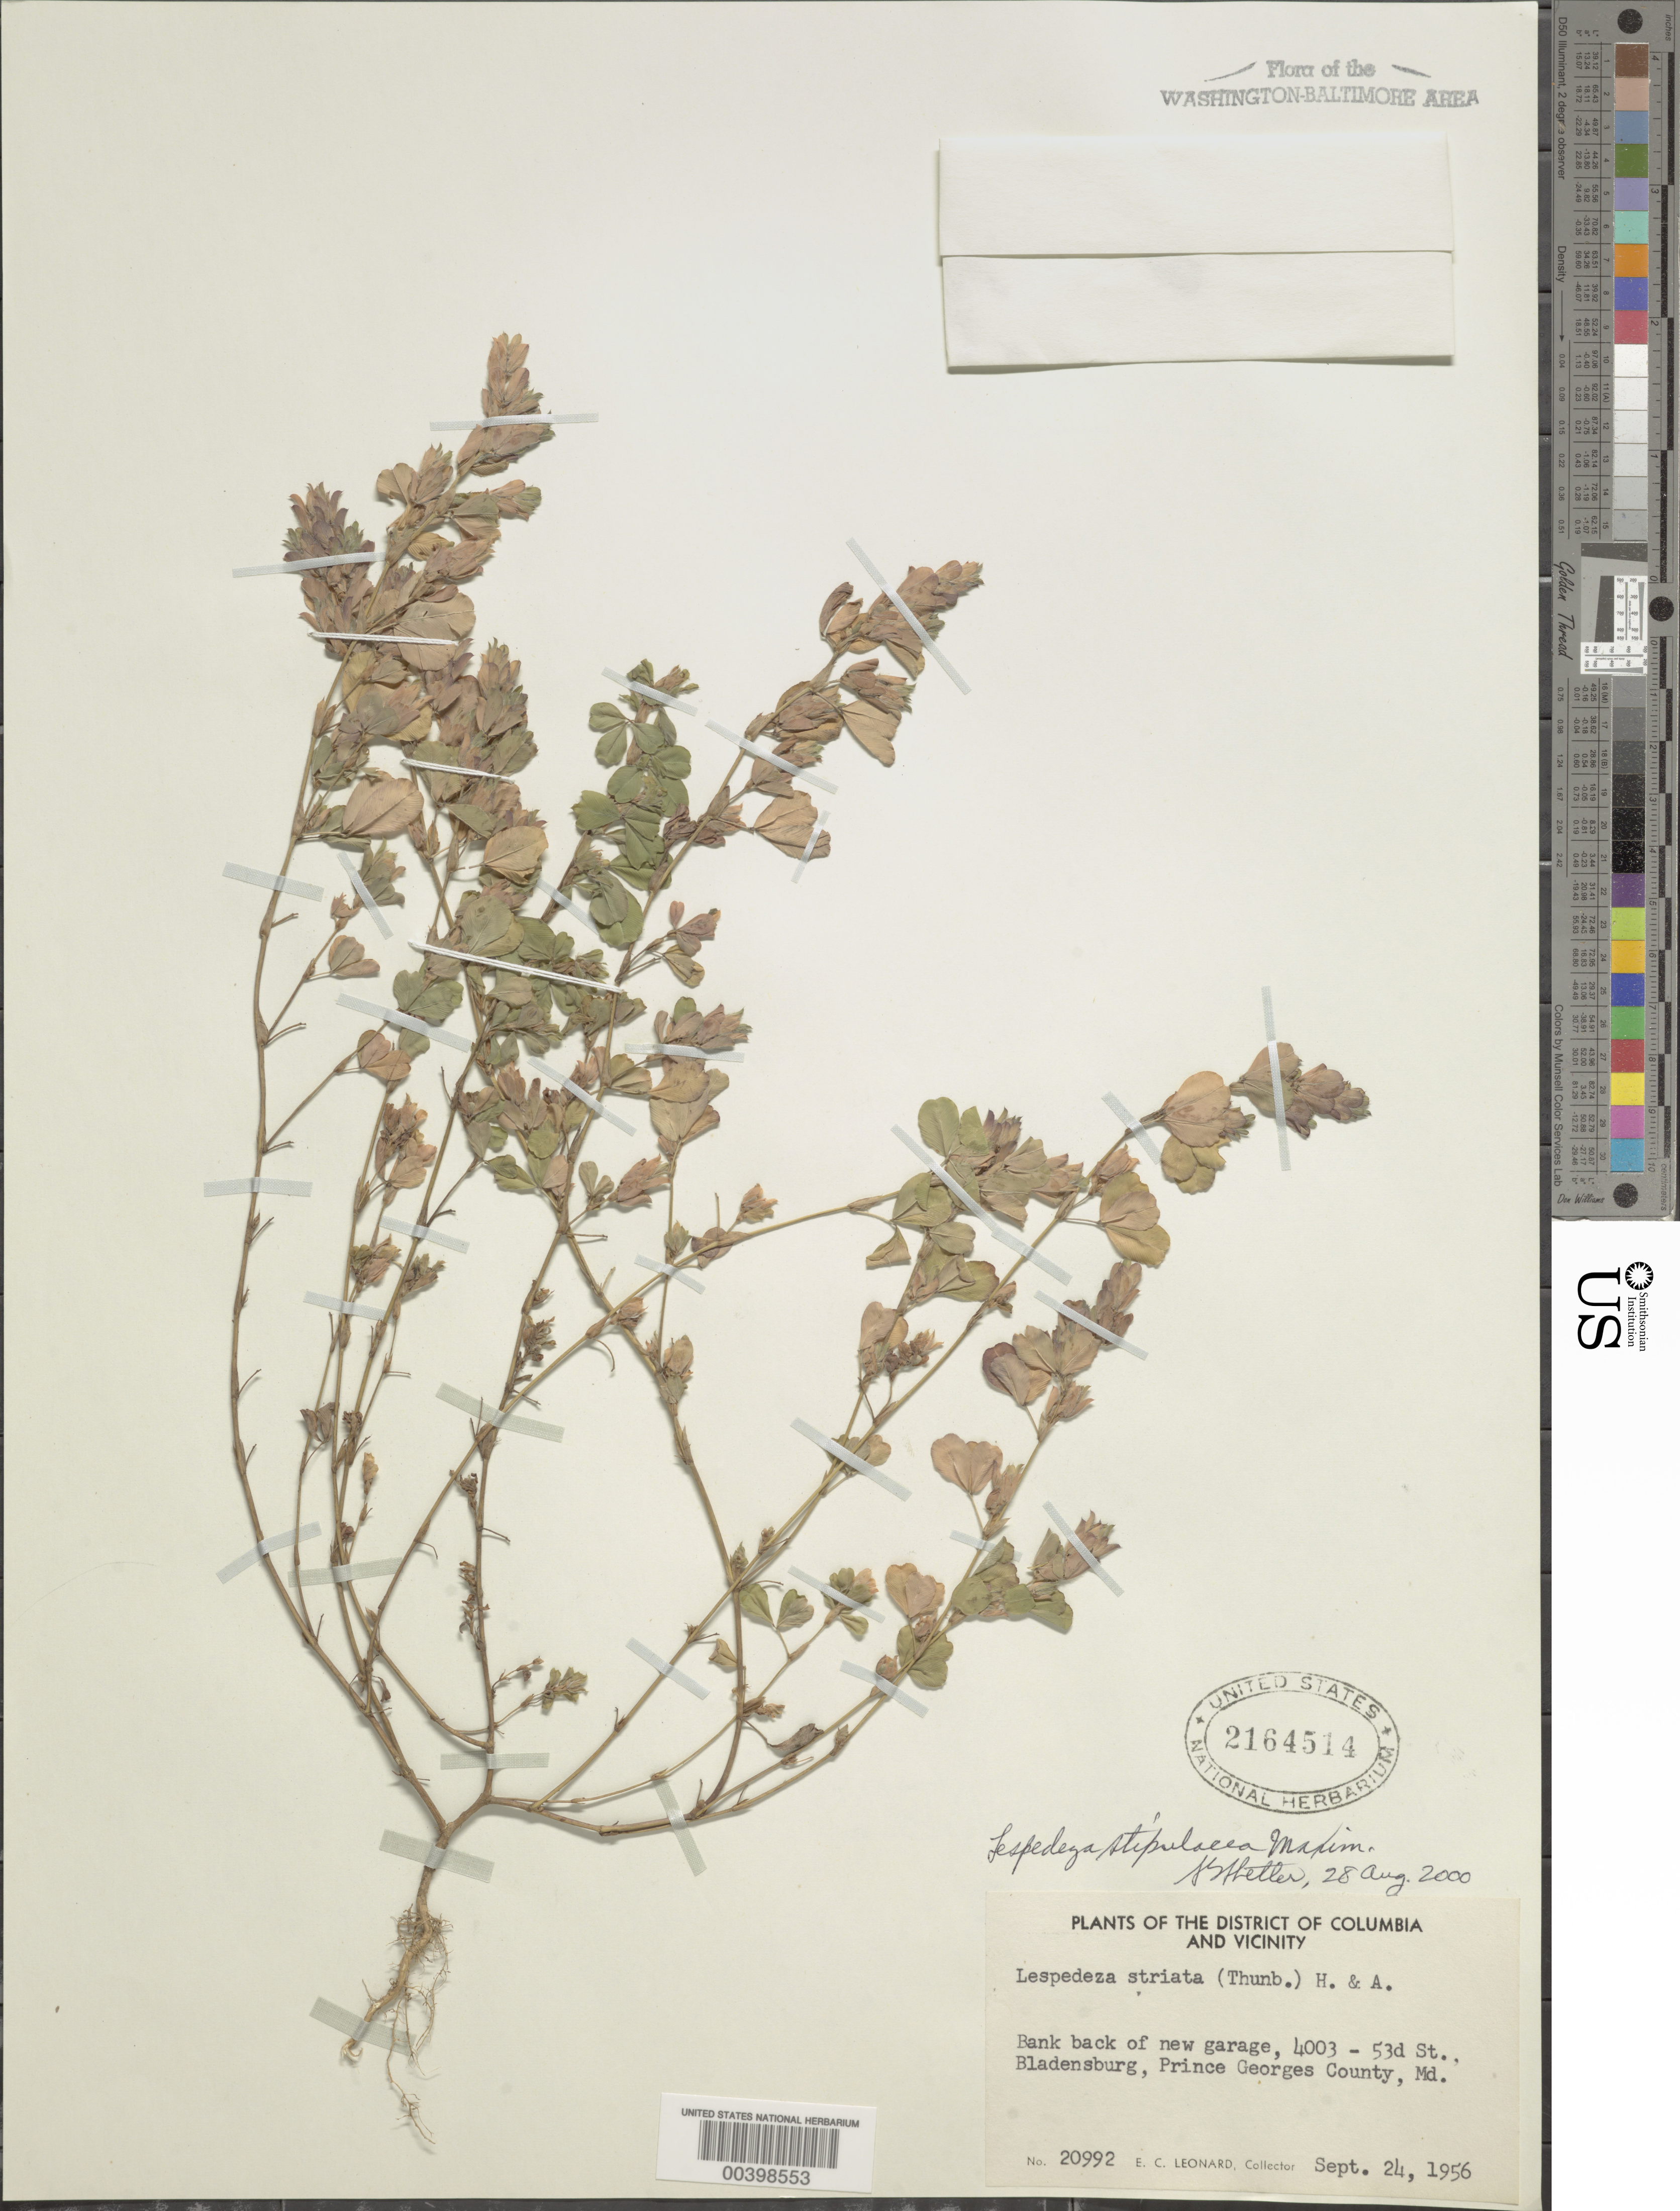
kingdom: Plantae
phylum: Tracheophyta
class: Magnoliopsida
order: Fabales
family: Fabaceae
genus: Kummerowia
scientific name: Kummerowia stipulacea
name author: (Maxim.) Makino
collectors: E. C. Leonard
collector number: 20992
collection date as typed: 24 Sep 1956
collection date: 1956-09-24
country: United States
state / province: Maryland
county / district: Prince George's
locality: Bladensburg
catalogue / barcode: US 2164514